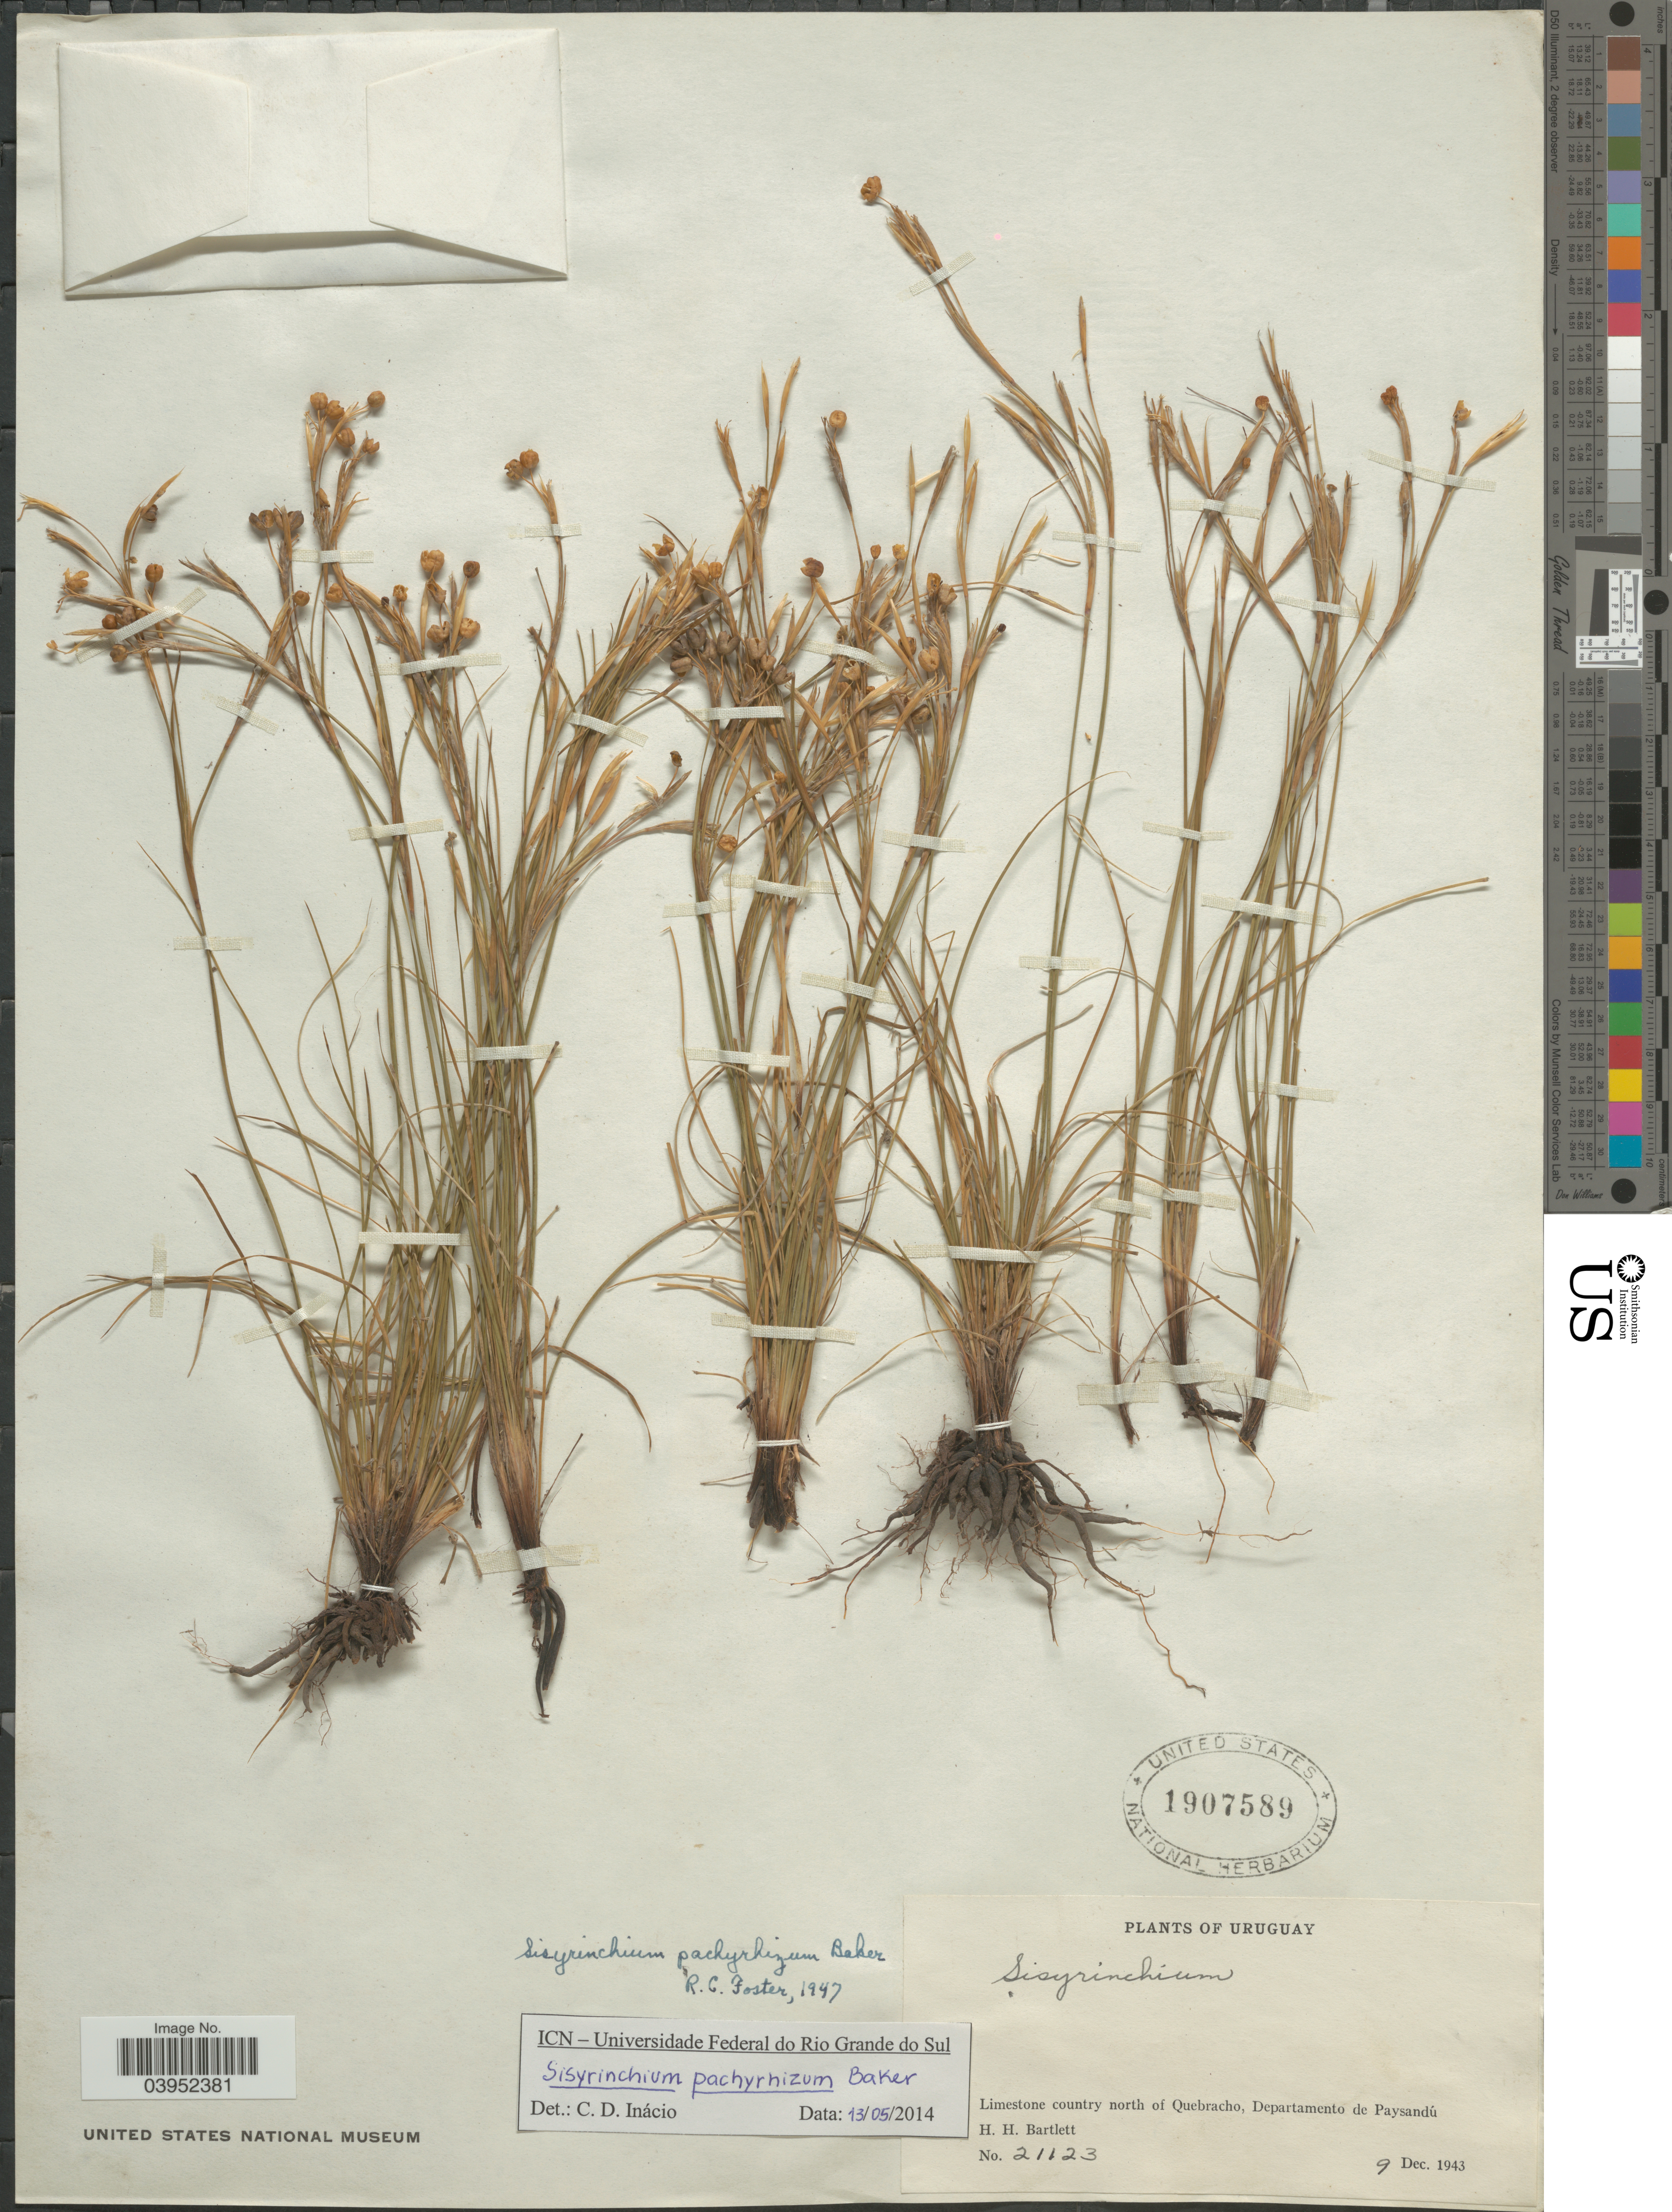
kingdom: Plantae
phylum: Tracheophyta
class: Liliopsida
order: Asparagales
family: Iridaceae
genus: Sisyrinchium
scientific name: Sisyrinchium pachyrhizum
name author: Baker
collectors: H. H. Bartlett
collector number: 21123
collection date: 1943-12-09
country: Uruguay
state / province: Paysandu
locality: Limestone country north of Quebracho, Departamento de Paysandú.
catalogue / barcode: US 1907589